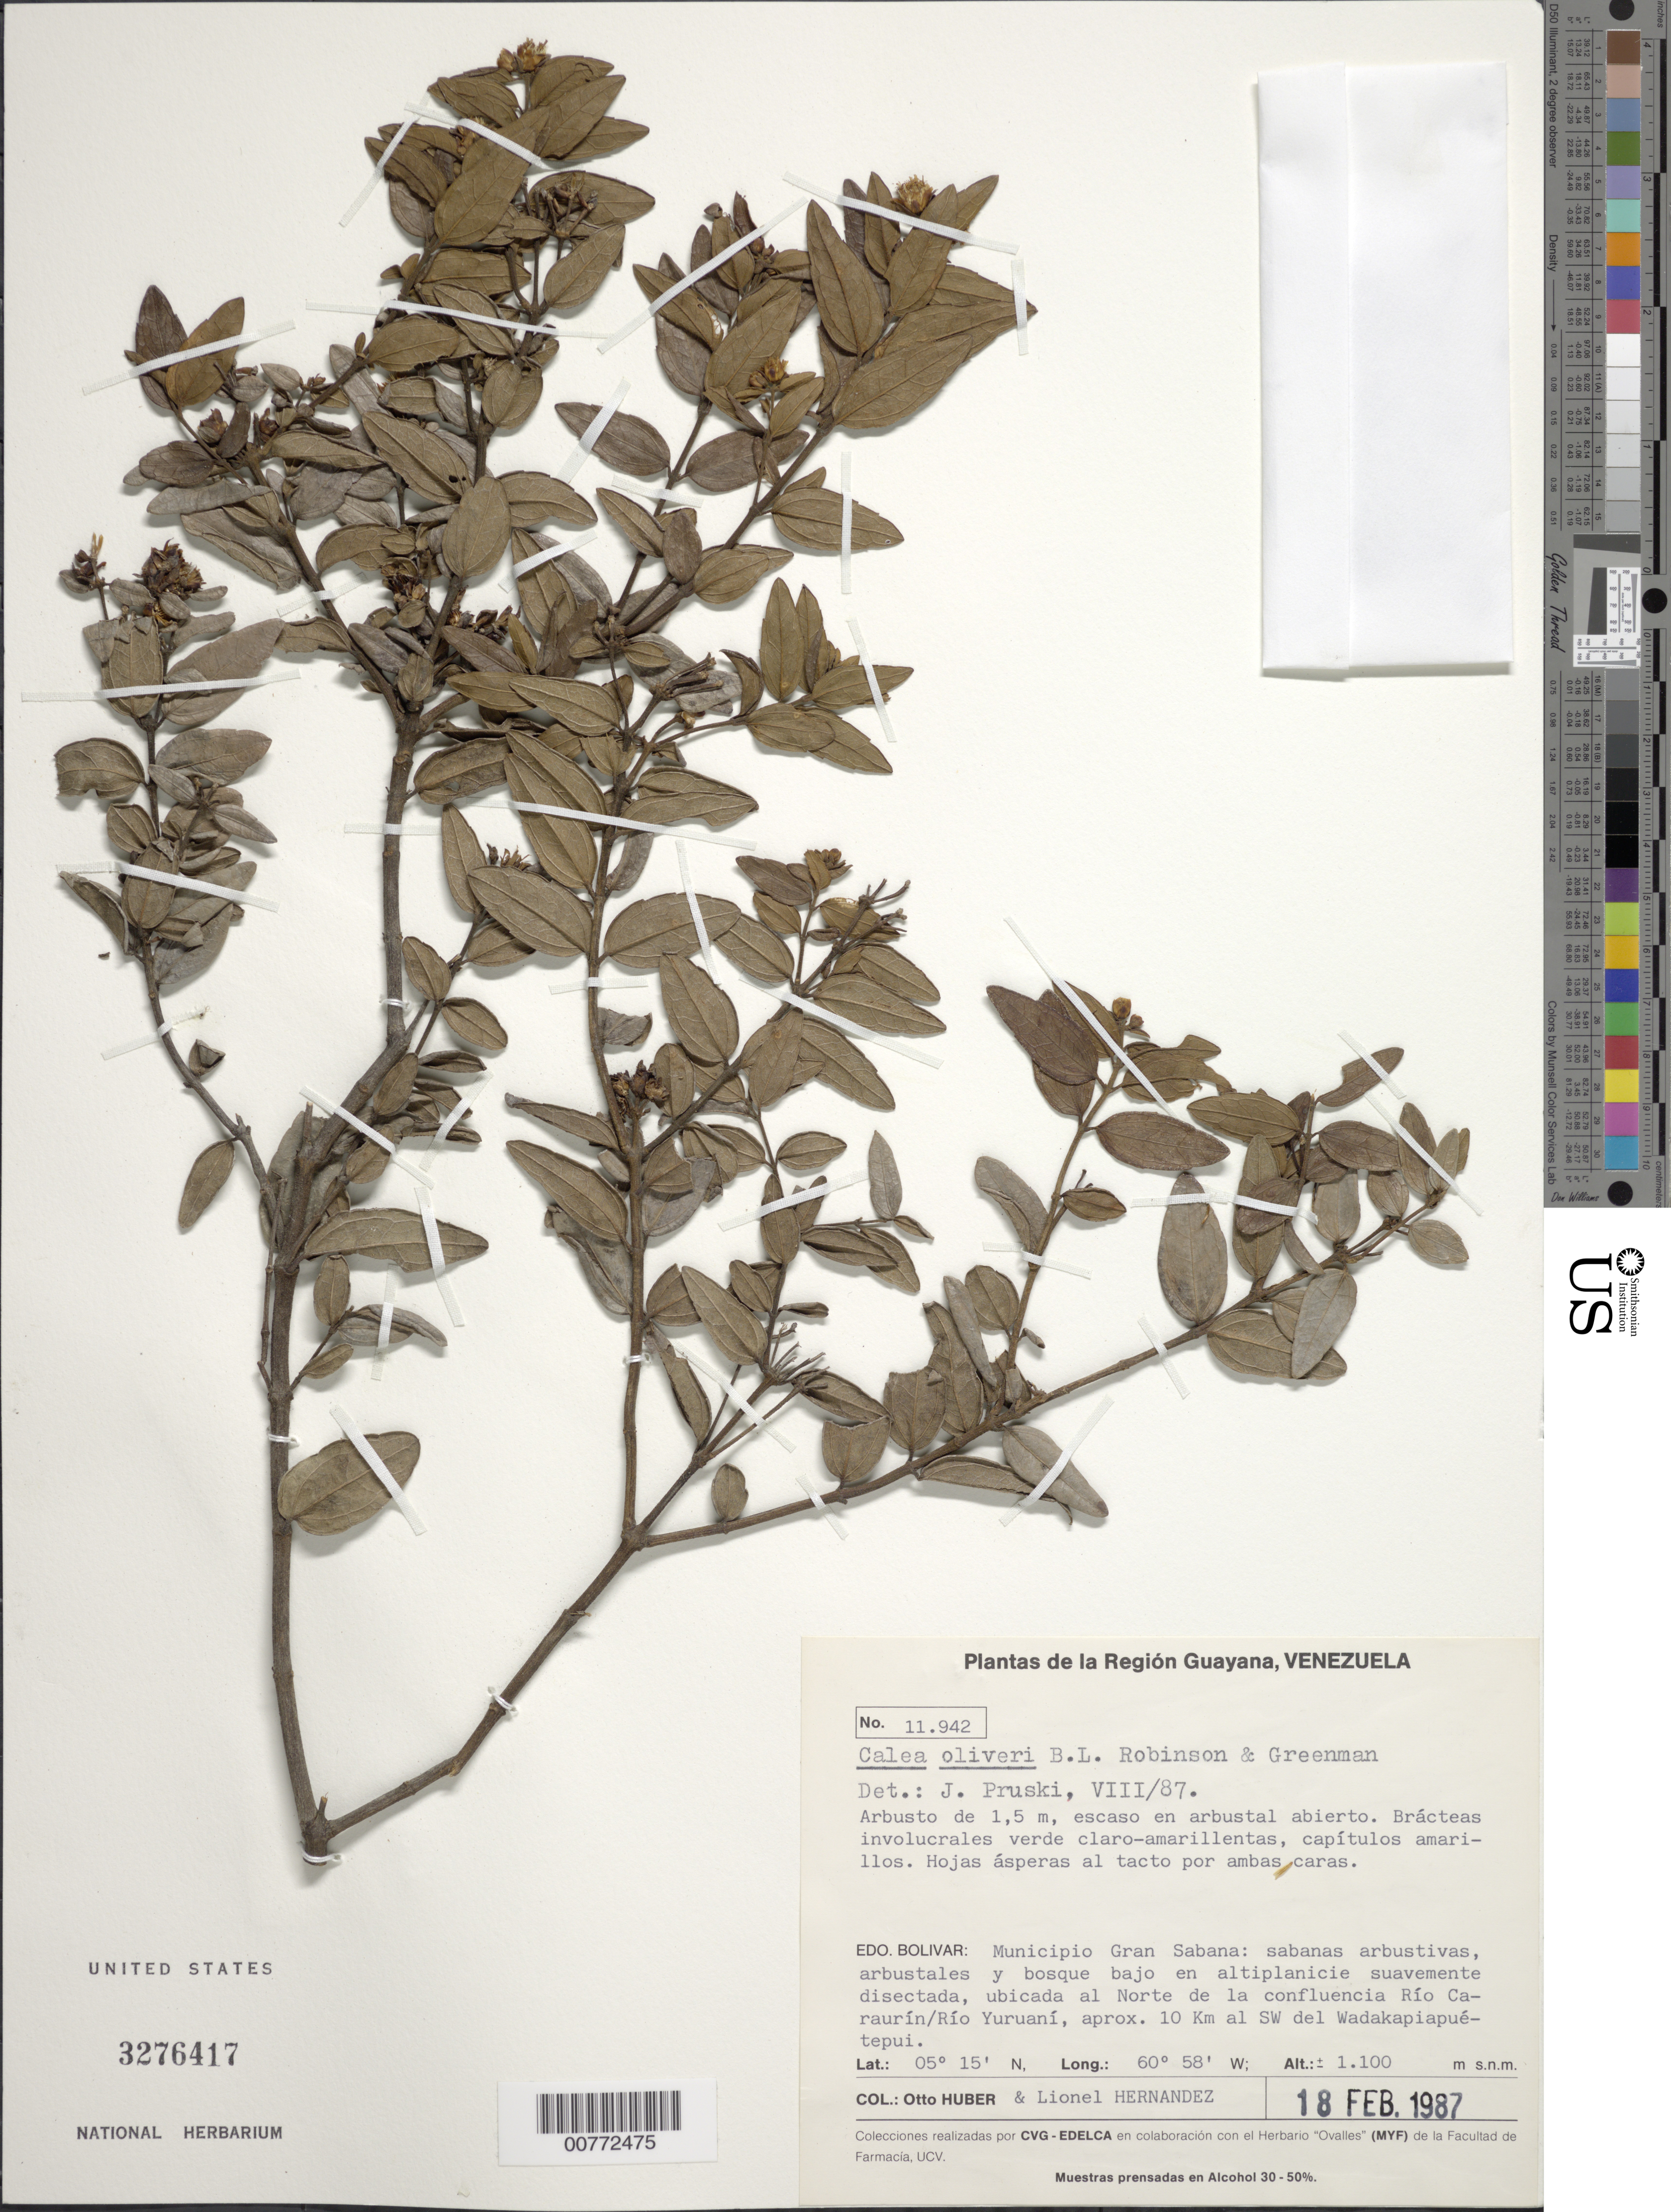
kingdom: Plantae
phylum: Tracheophyta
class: Magnoliopsida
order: Asterales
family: Asteraceae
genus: Calea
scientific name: Calea oliveri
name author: B.L. Rob. & Greenm.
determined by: Pruski, J. F.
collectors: O. Huber & L. Hernández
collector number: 11942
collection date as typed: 18-Feb-87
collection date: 1987-02-18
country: Venezuela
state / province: Bolívar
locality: Mun. Gran Sabana, N de la confluencia Río Caruarín/Río Yuruaní, approx. 10 km SW Wadakapiapué-tepuí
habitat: Sabanas arbustales y bosque bajo en altiplanicie suavemente disectada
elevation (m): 1100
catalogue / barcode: US 3276417